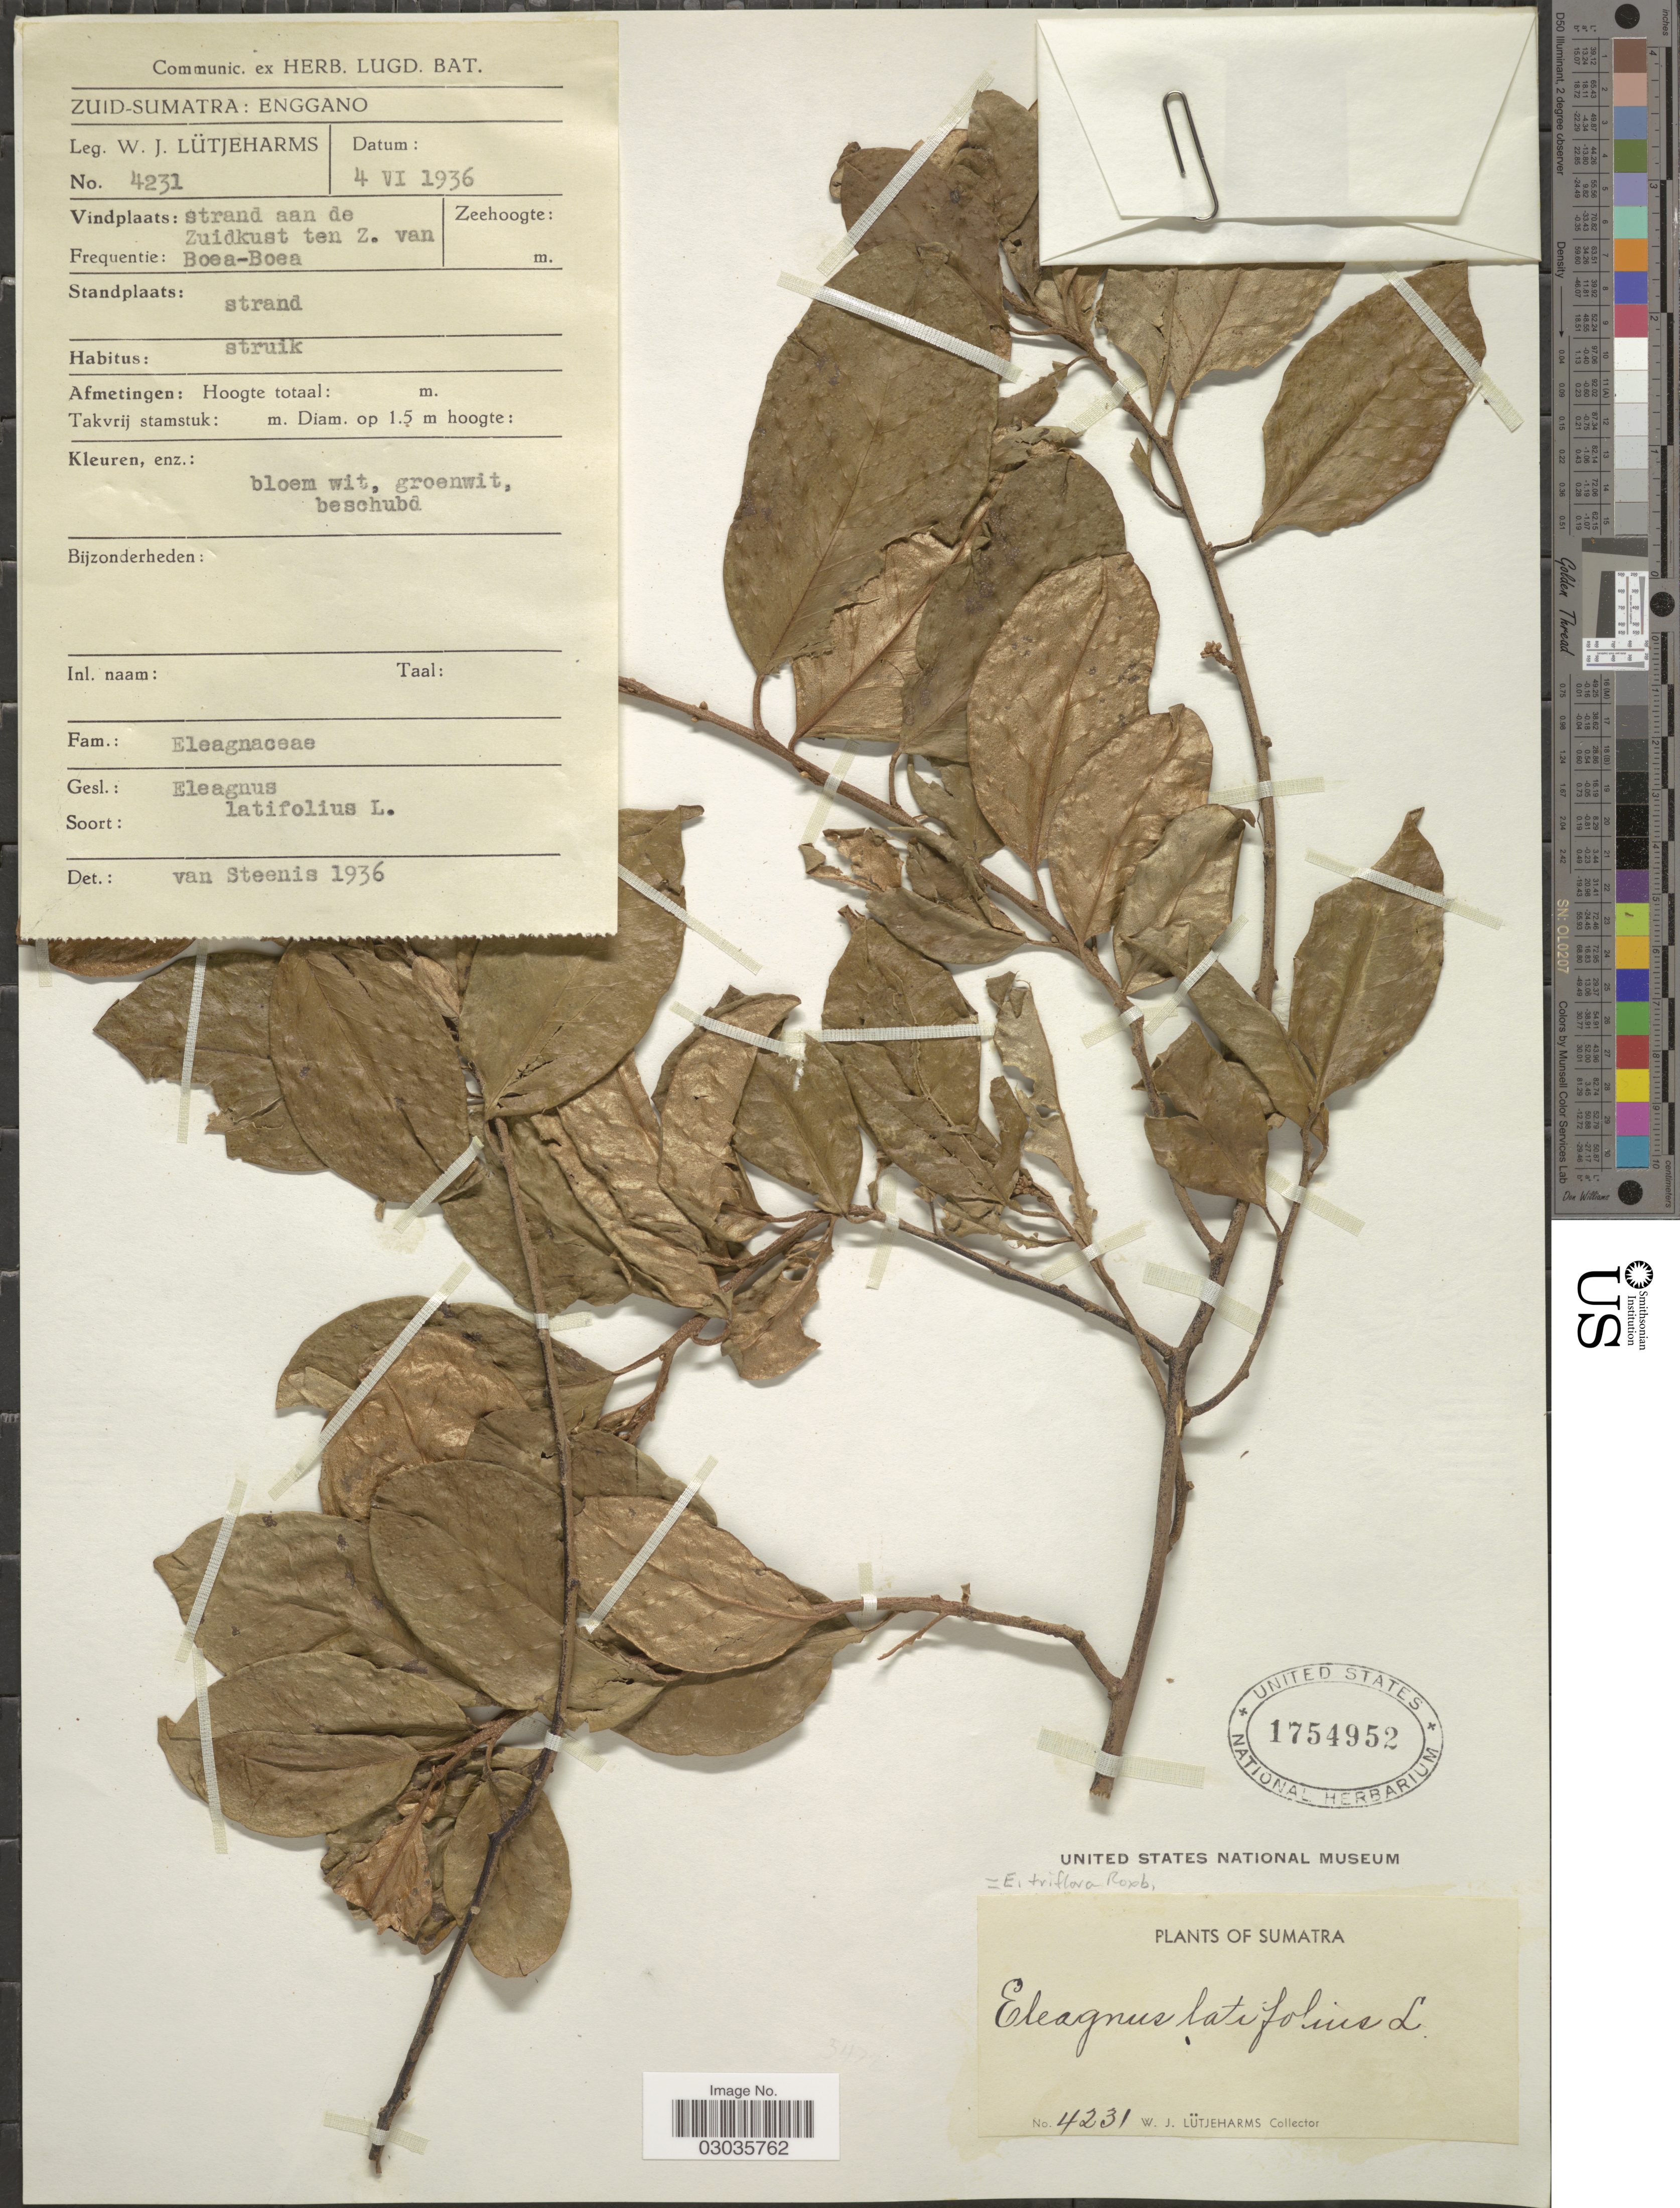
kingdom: Plantae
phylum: Tracheophyta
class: Magnoliopsida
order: Rosales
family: Elaeagnaceae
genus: Elaeagnus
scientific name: Elaeagnus triflora var. triflora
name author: Roxb.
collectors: W. Lütjeharms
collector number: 4231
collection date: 1936-06-04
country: Indonesia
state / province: Sumatra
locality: Zuid-Sumatra: Enggano. Stand aan de Zuidkust ten Z. van Boea-Boea.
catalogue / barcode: US 1754952